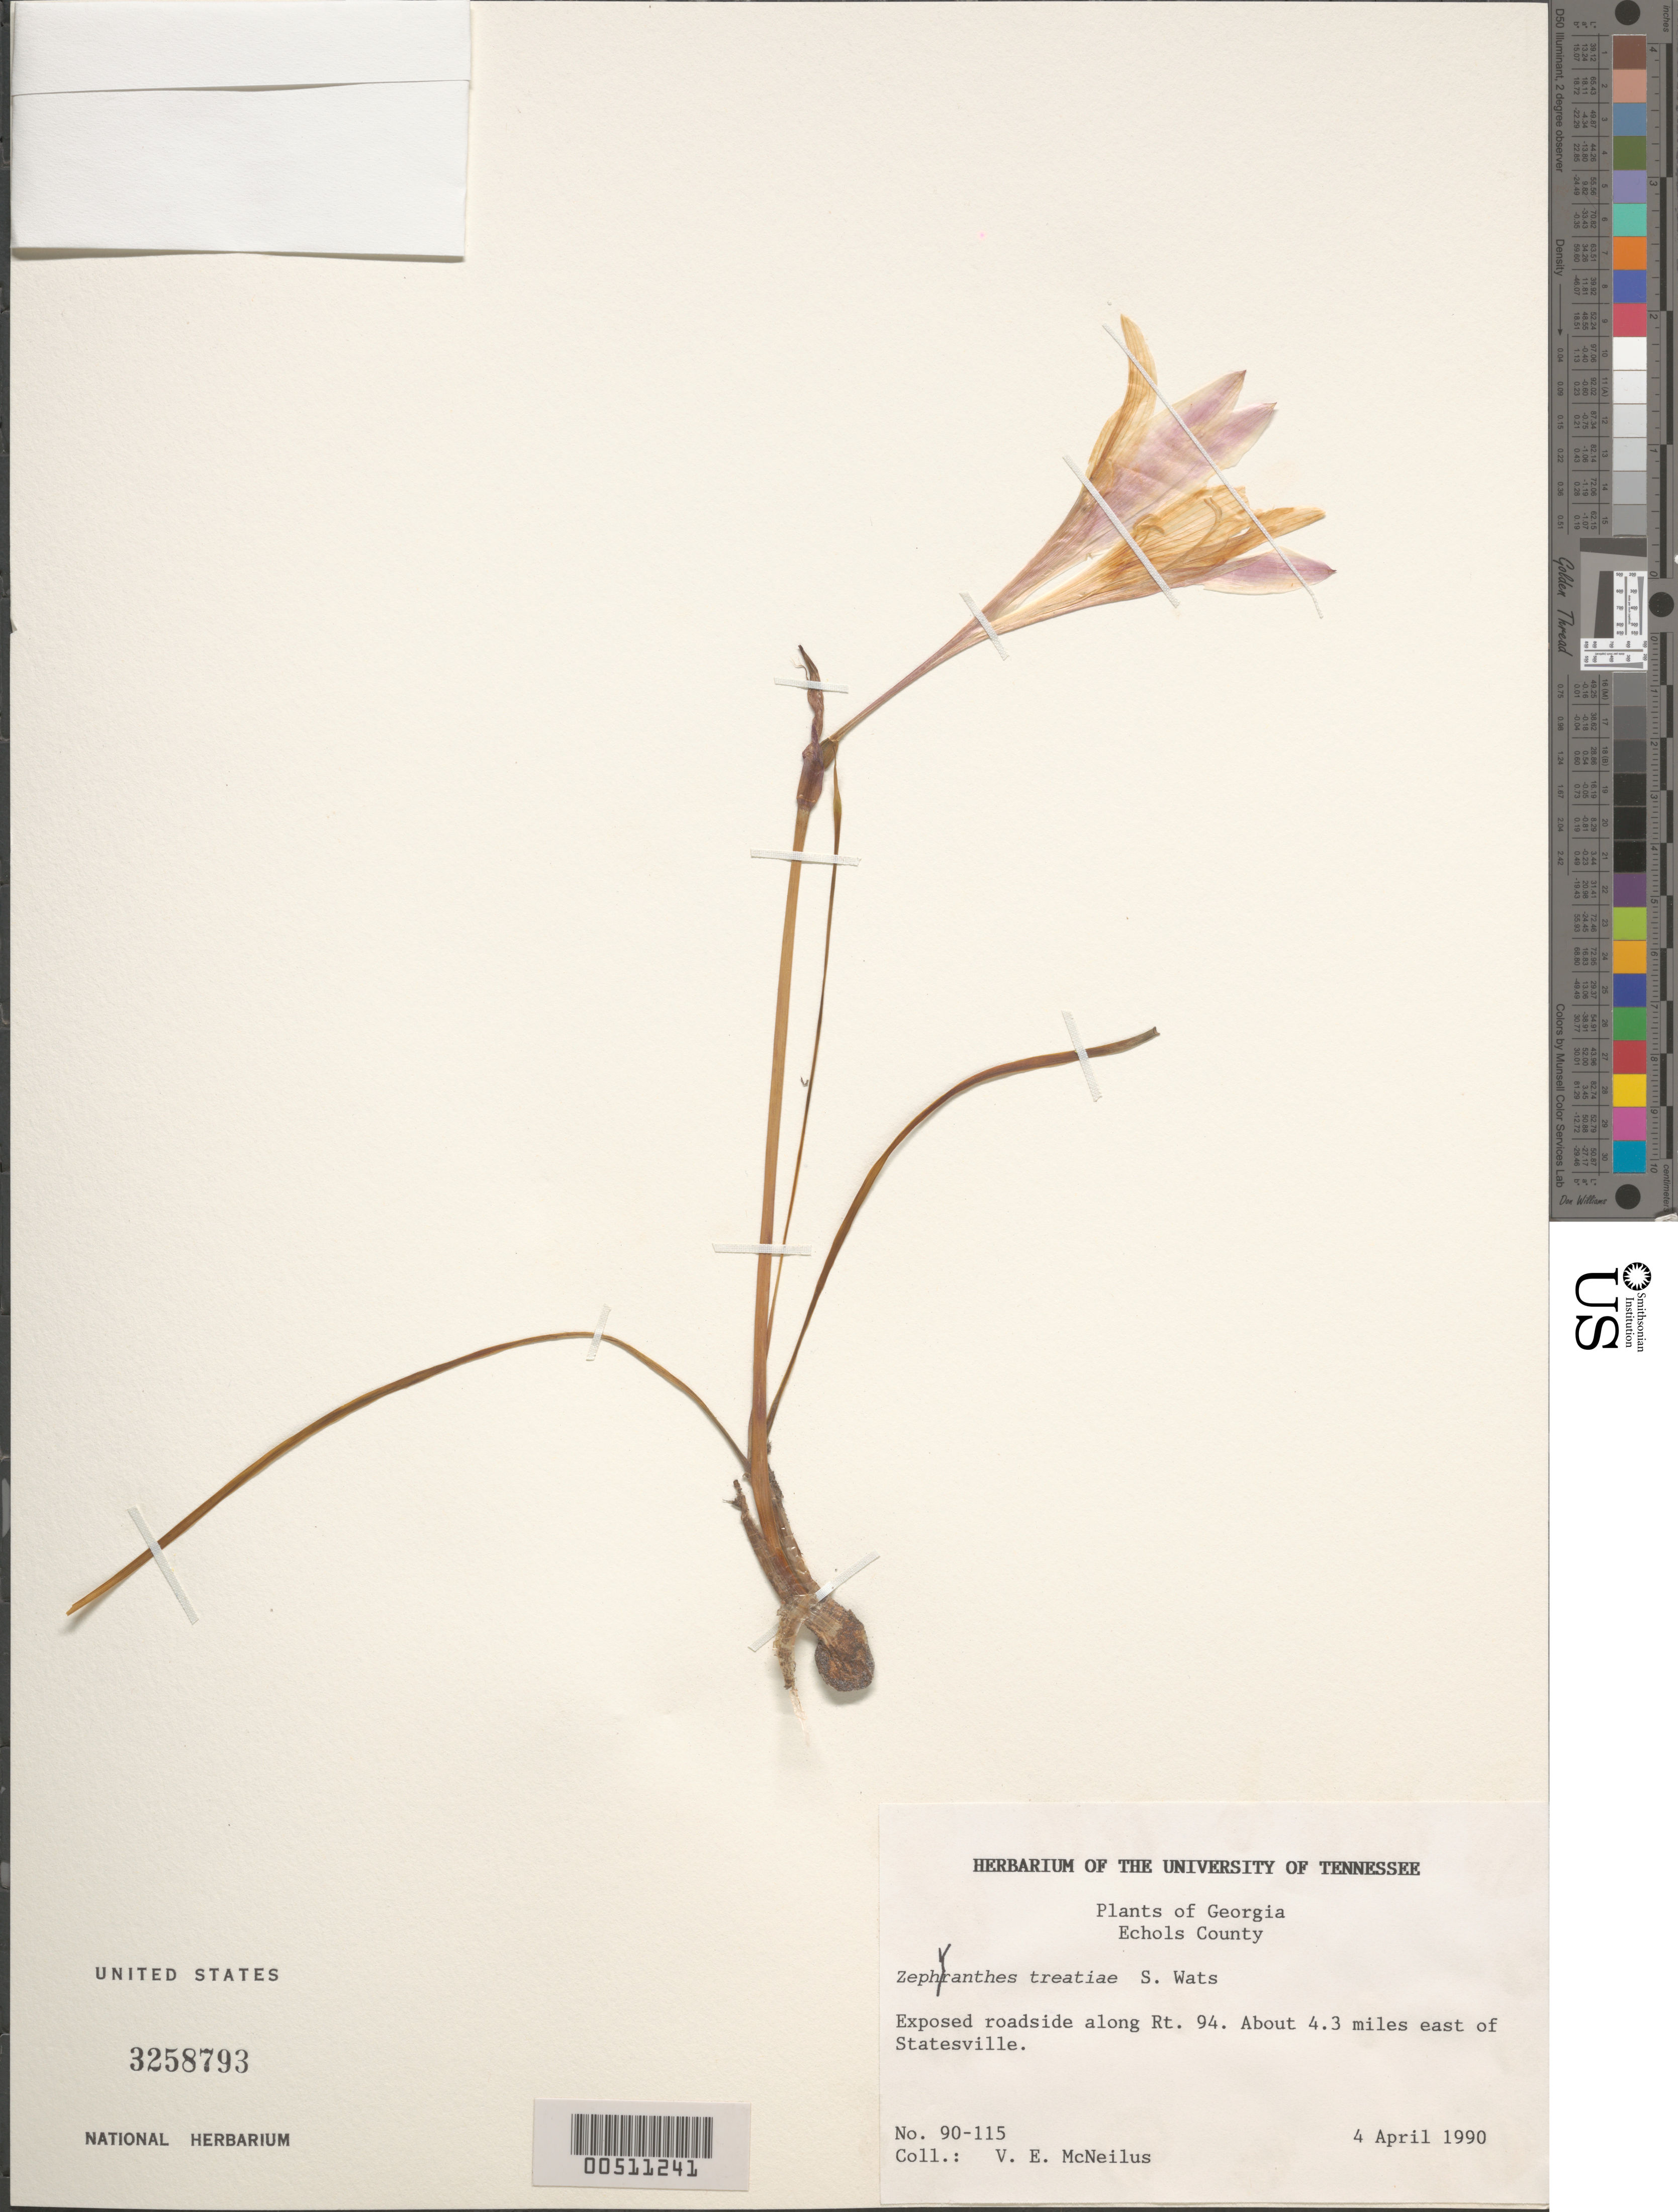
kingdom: Plantae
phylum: Tracheophyta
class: Liliopsida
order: Asparagales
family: Amaryllidaceae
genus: Zephyranthes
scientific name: Zephyranthes treatiae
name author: S. Watson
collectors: V. Mcneilus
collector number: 90-115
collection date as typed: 04 Apr 1990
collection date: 1990-04-04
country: United States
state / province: Georgia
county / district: Echols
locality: E of statesville along rt 94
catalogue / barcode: US 3258793